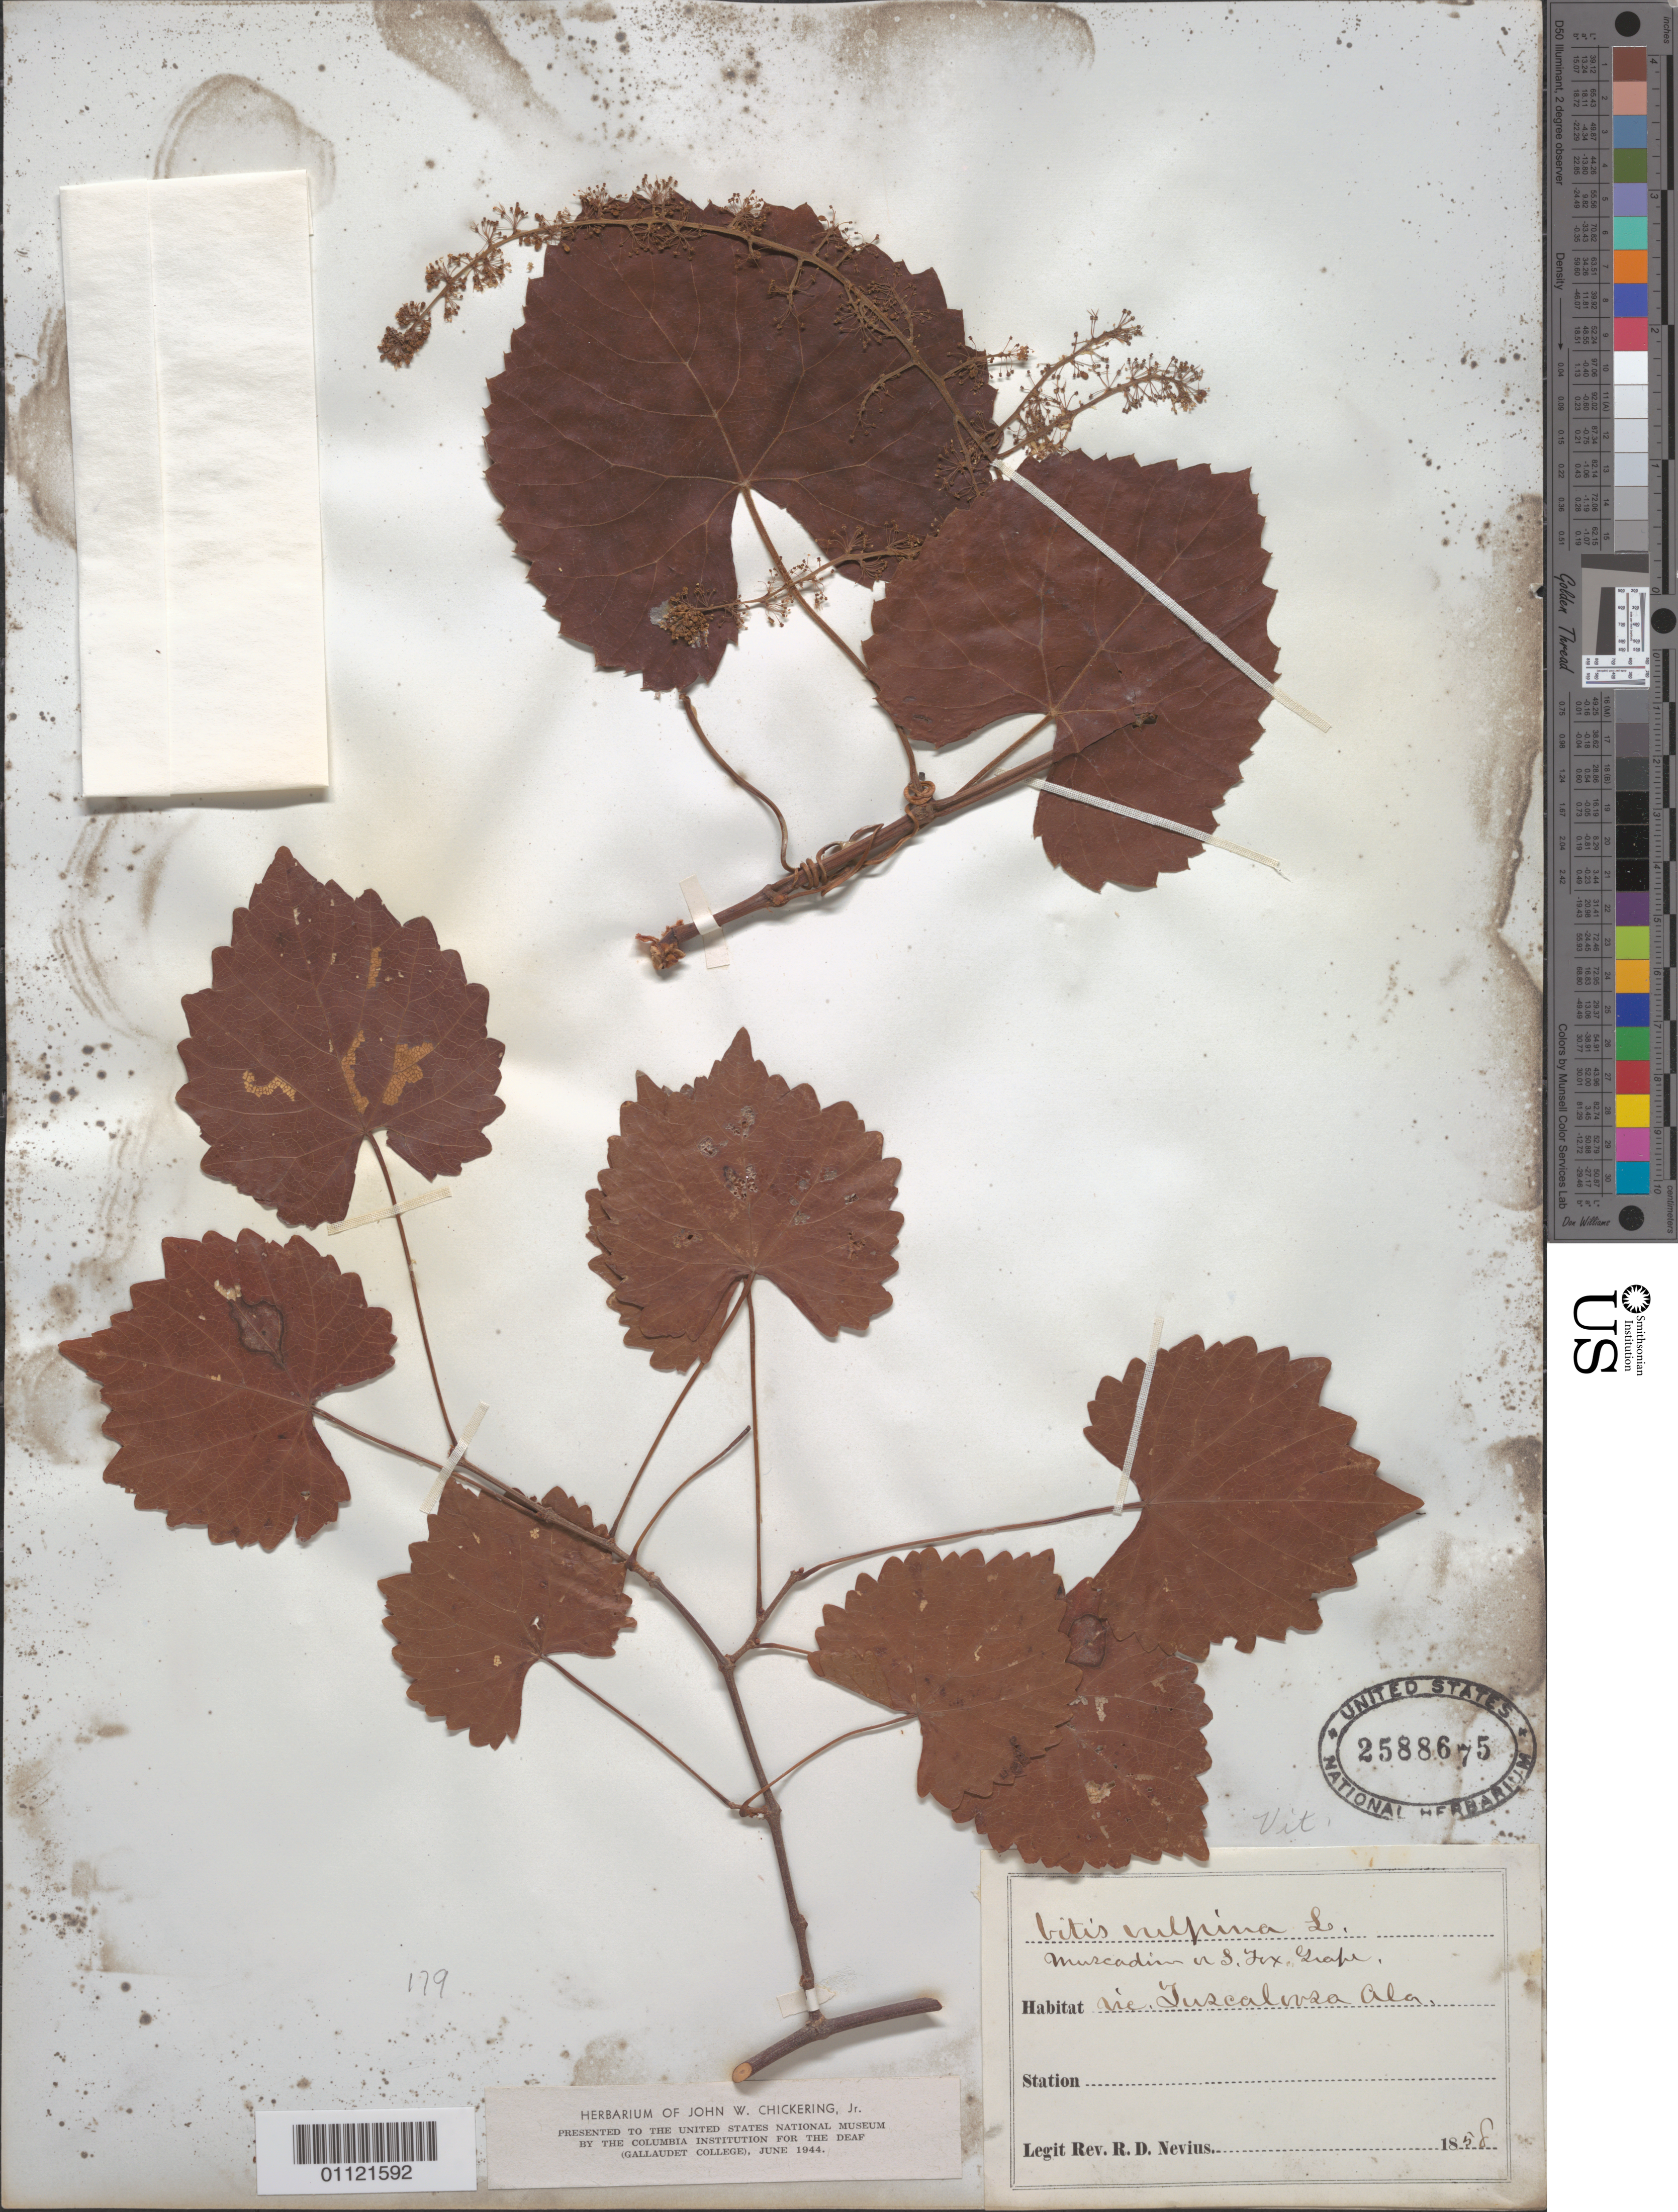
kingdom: Plantae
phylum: Tracheophyta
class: Magnoliopsida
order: Vitales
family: Vitaceae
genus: Vitis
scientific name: Vitis vulpina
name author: L.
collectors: R. Nevius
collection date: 1858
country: United States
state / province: Alabama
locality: Tuscaloosa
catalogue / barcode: US 2588675